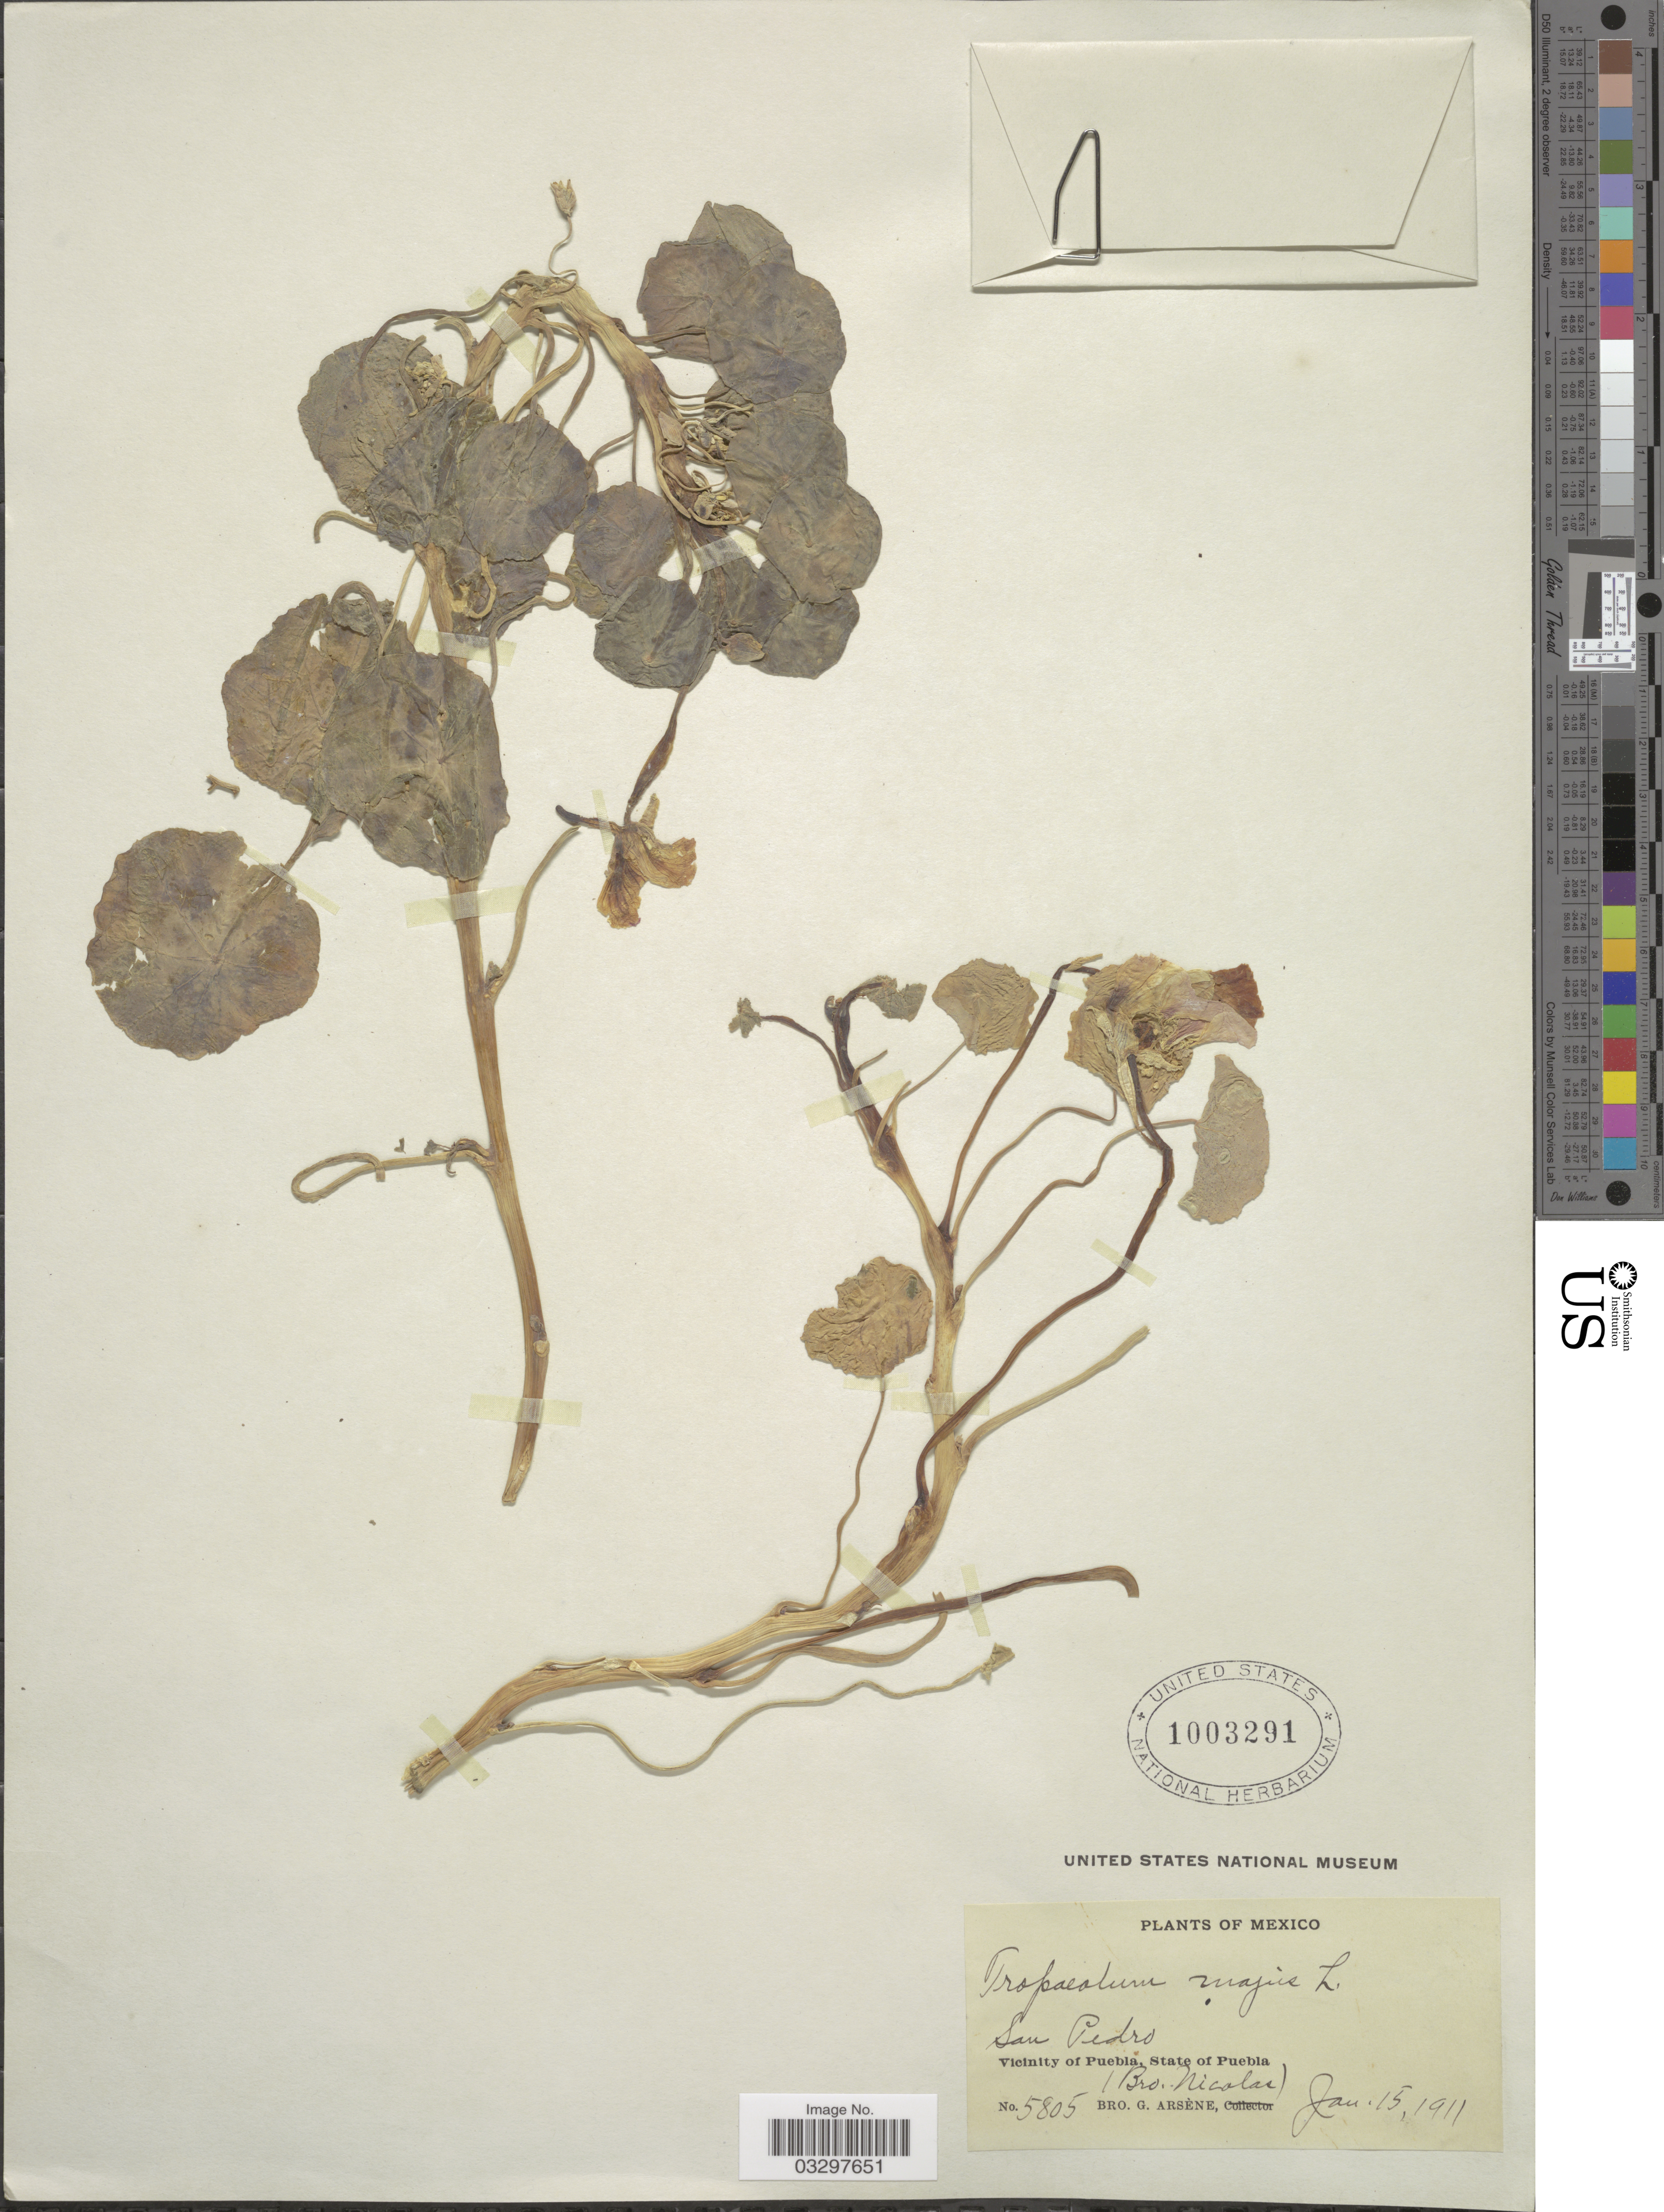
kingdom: Plantae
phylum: Tracheophyta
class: Magnoliopsida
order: Brassicales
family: Tropaeolaceae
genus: Tropaeolum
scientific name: Tropaeolum majus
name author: L.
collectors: Bro. G. Arsène & Bro. Nicolas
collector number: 5805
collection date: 1911-01-15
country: Mexico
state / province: Puebla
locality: San Pedro. Vicinity of Puebla, State of Puebla.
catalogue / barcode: US 1003291